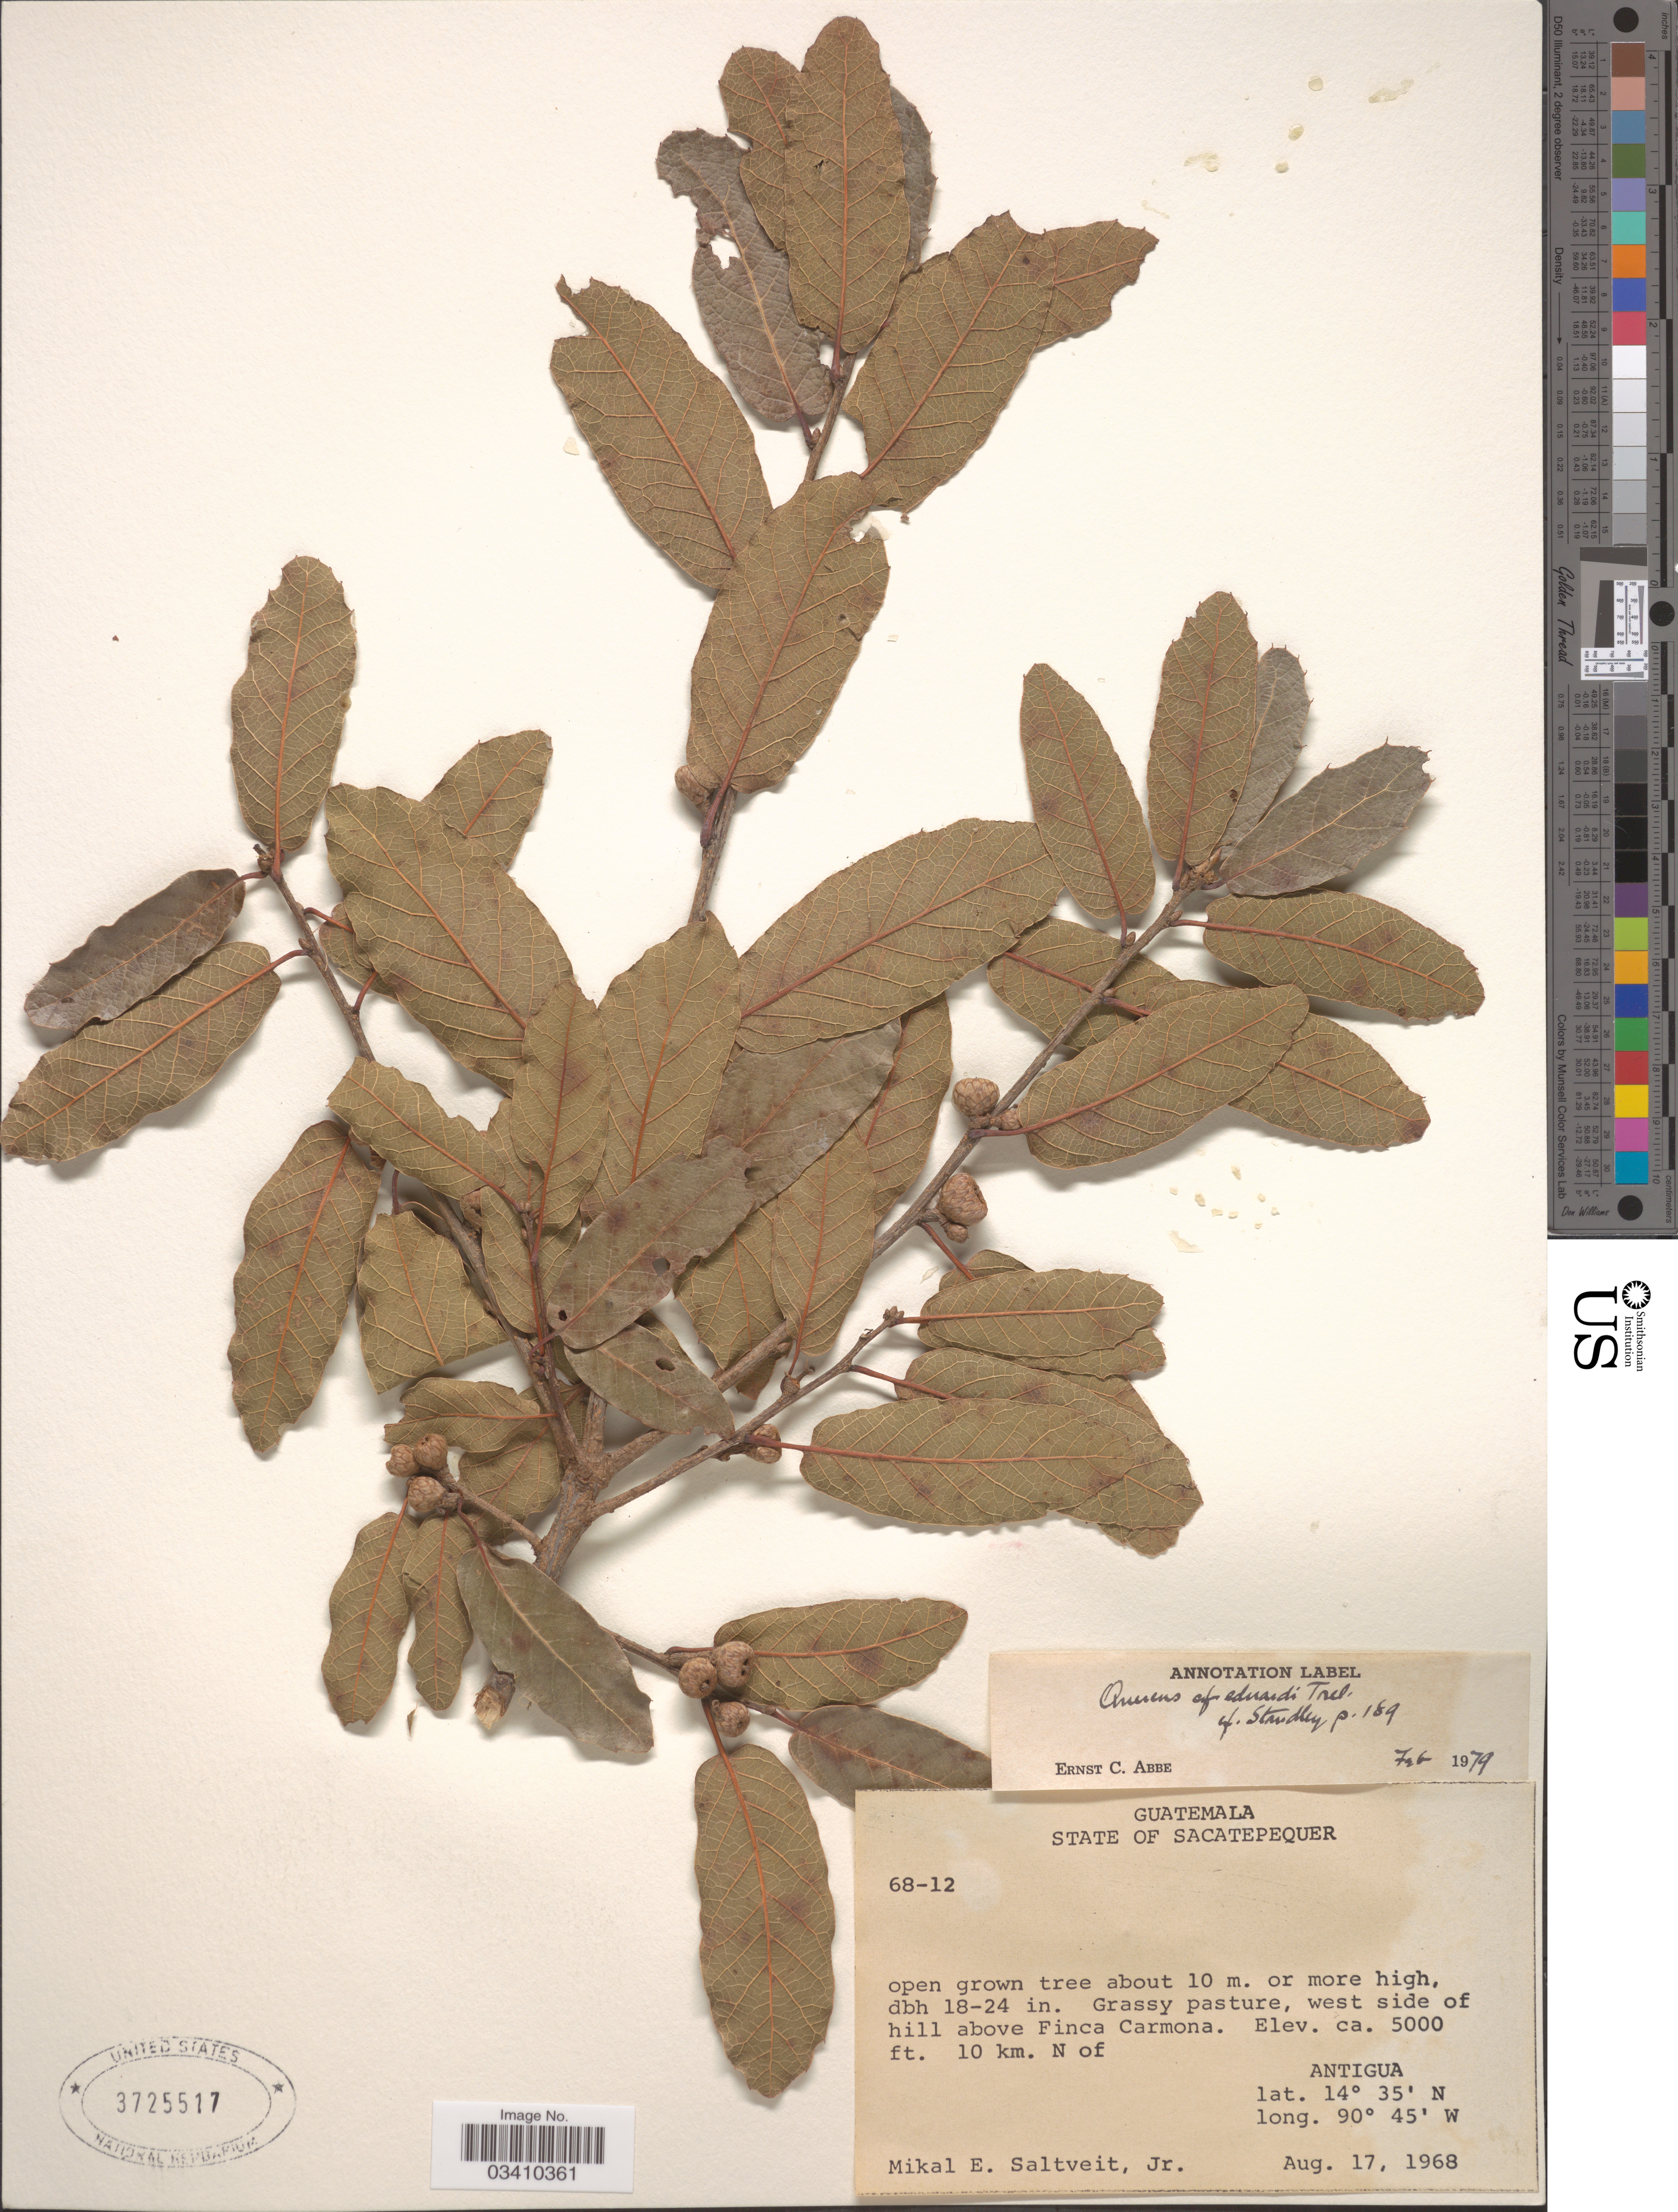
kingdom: Plantae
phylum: Tracheophyta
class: Magnoliopsida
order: Fagales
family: Fagaceae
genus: Quercus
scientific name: Quercus eduardii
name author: Trel.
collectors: M. Saltveit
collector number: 68-12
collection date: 1968-08-17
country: Guatemala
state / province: Sacatepéquez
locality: State of Sacatepequer. Grassy pasture, west side of hill above Finca Carmona. 10 km. N of Antigua.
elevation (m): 1524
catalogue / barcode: US 3725517